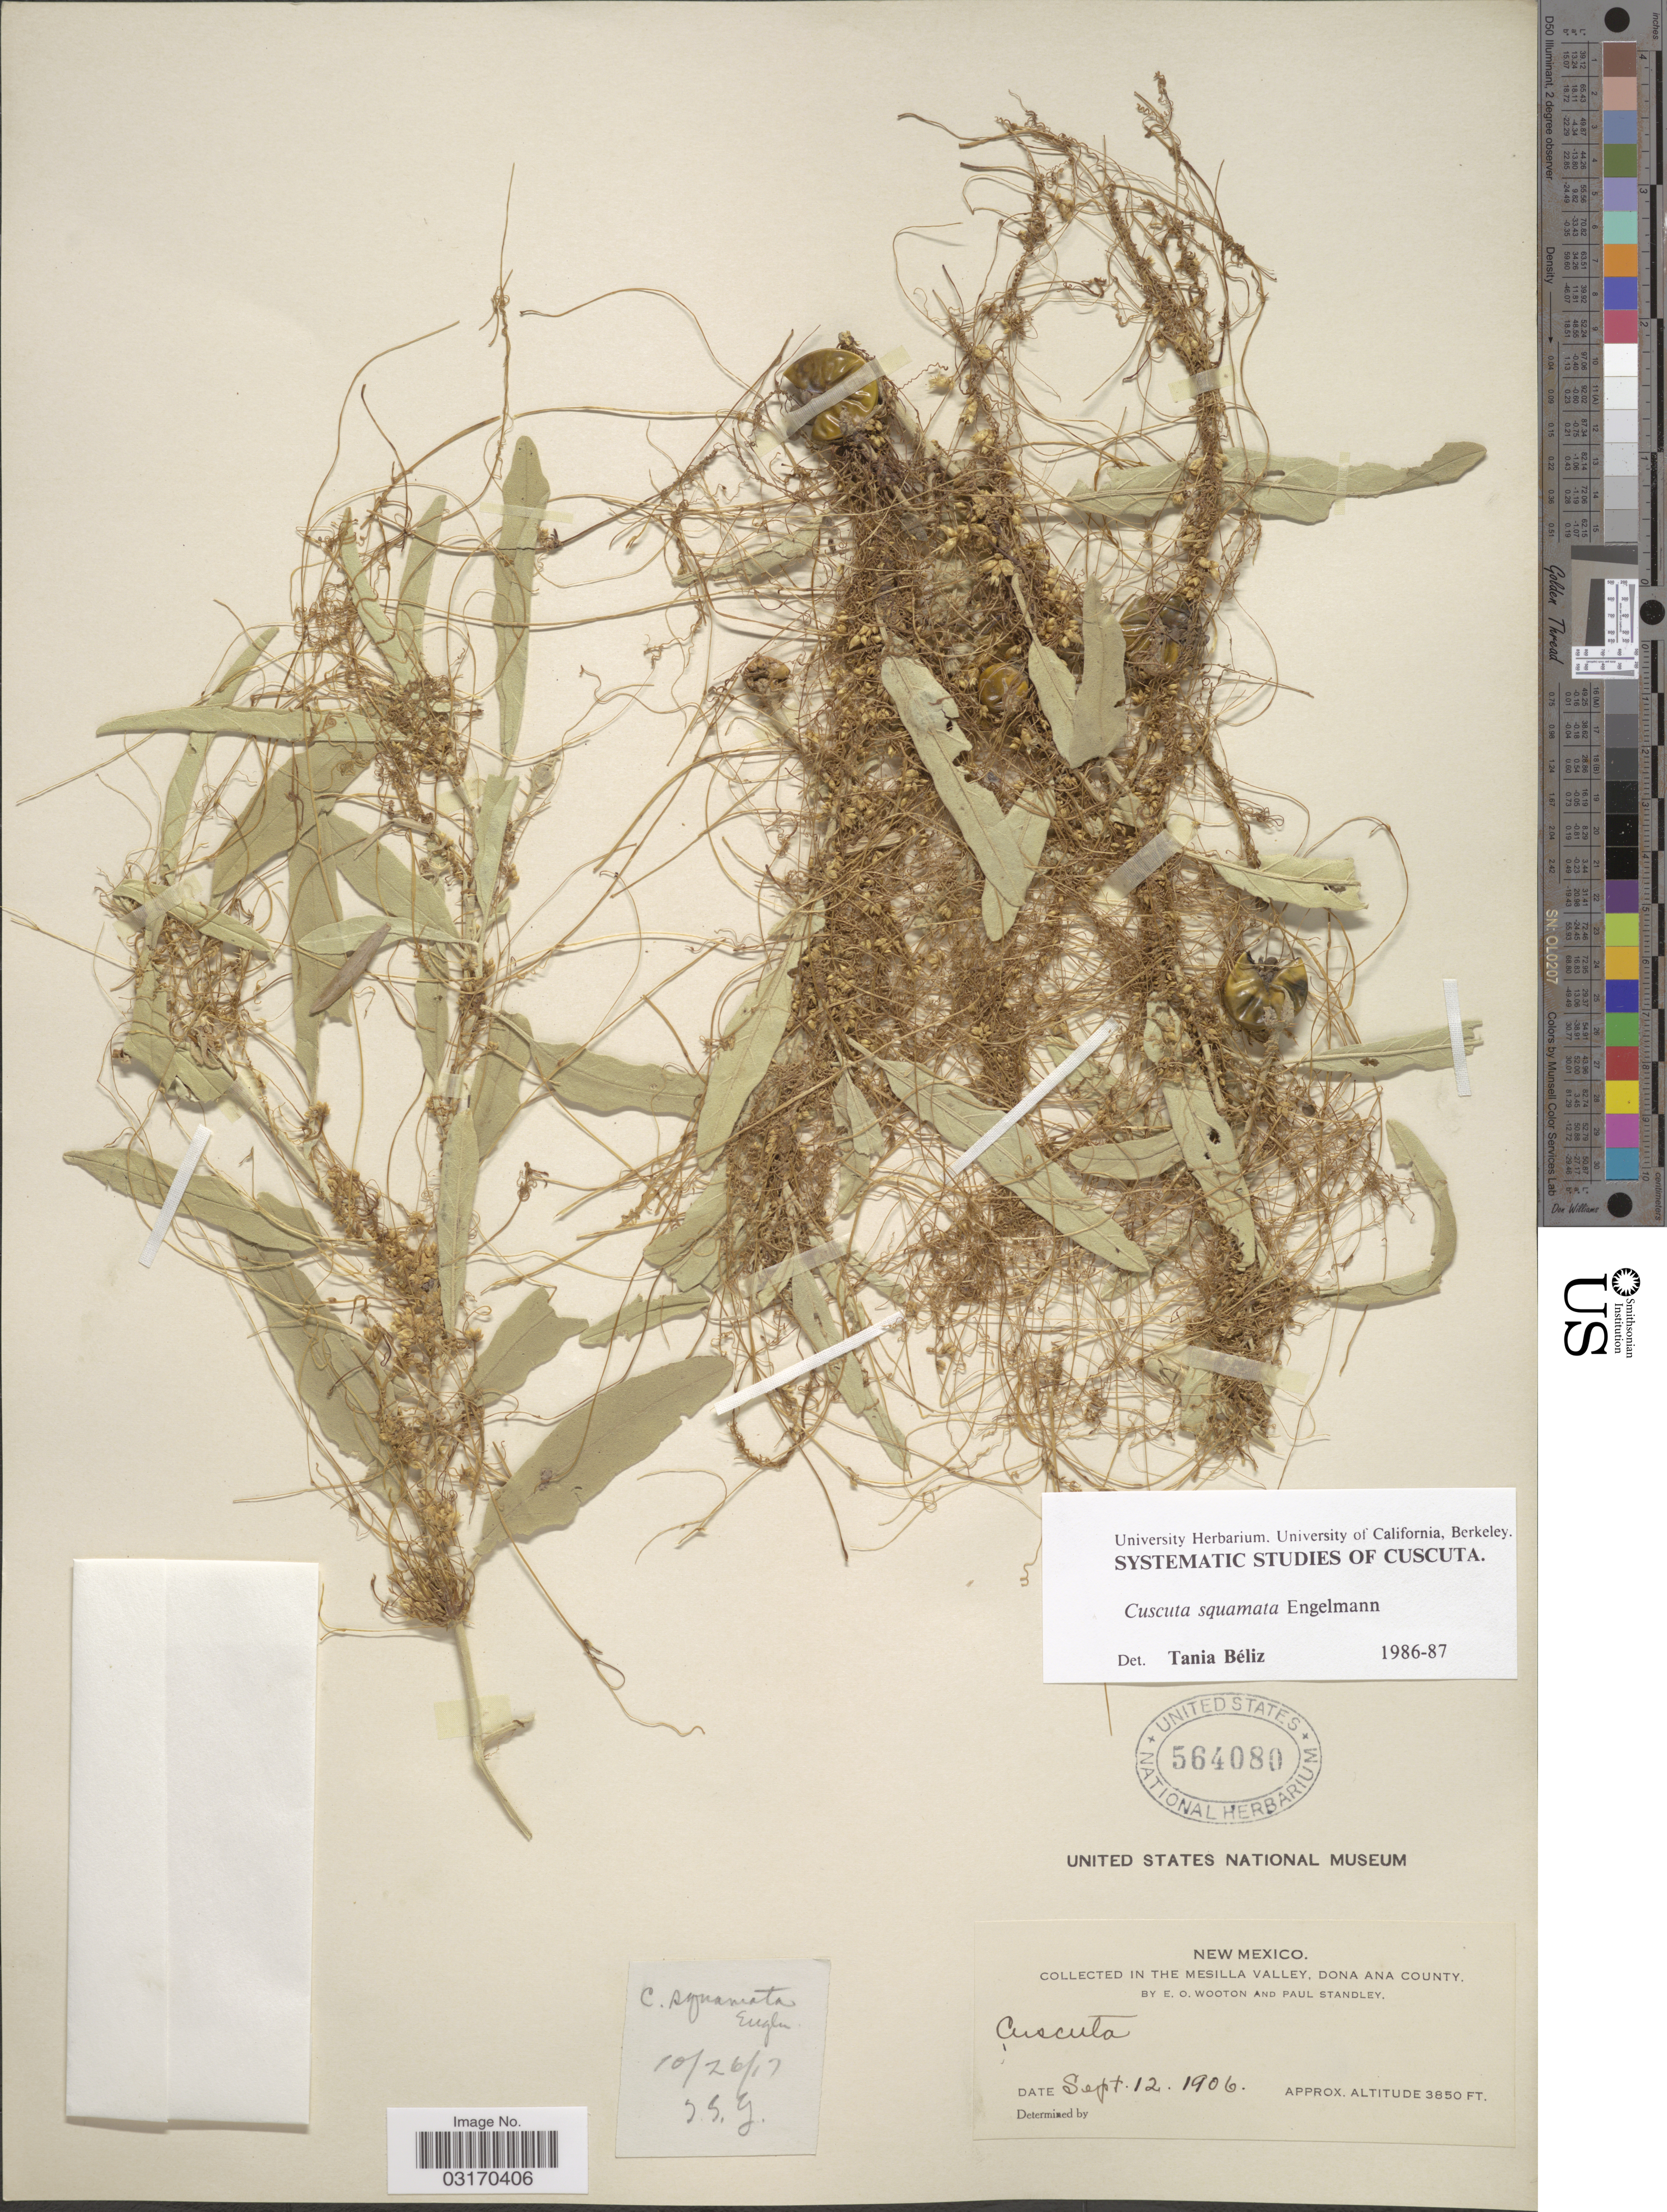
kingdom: Plantae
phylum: Tracheophyta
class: Magnoliopsida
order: Solanales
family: Convolvulaceae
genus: Cuscuta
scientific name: Cuscuta squamata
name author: Engelm.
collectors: E. O. Wooton & P. C. Standley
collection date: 1906-09-12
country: United States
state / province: New Mexico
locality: In the Mesilla Valley, Dona Ana County.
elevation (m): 1173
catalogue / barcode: US 564080